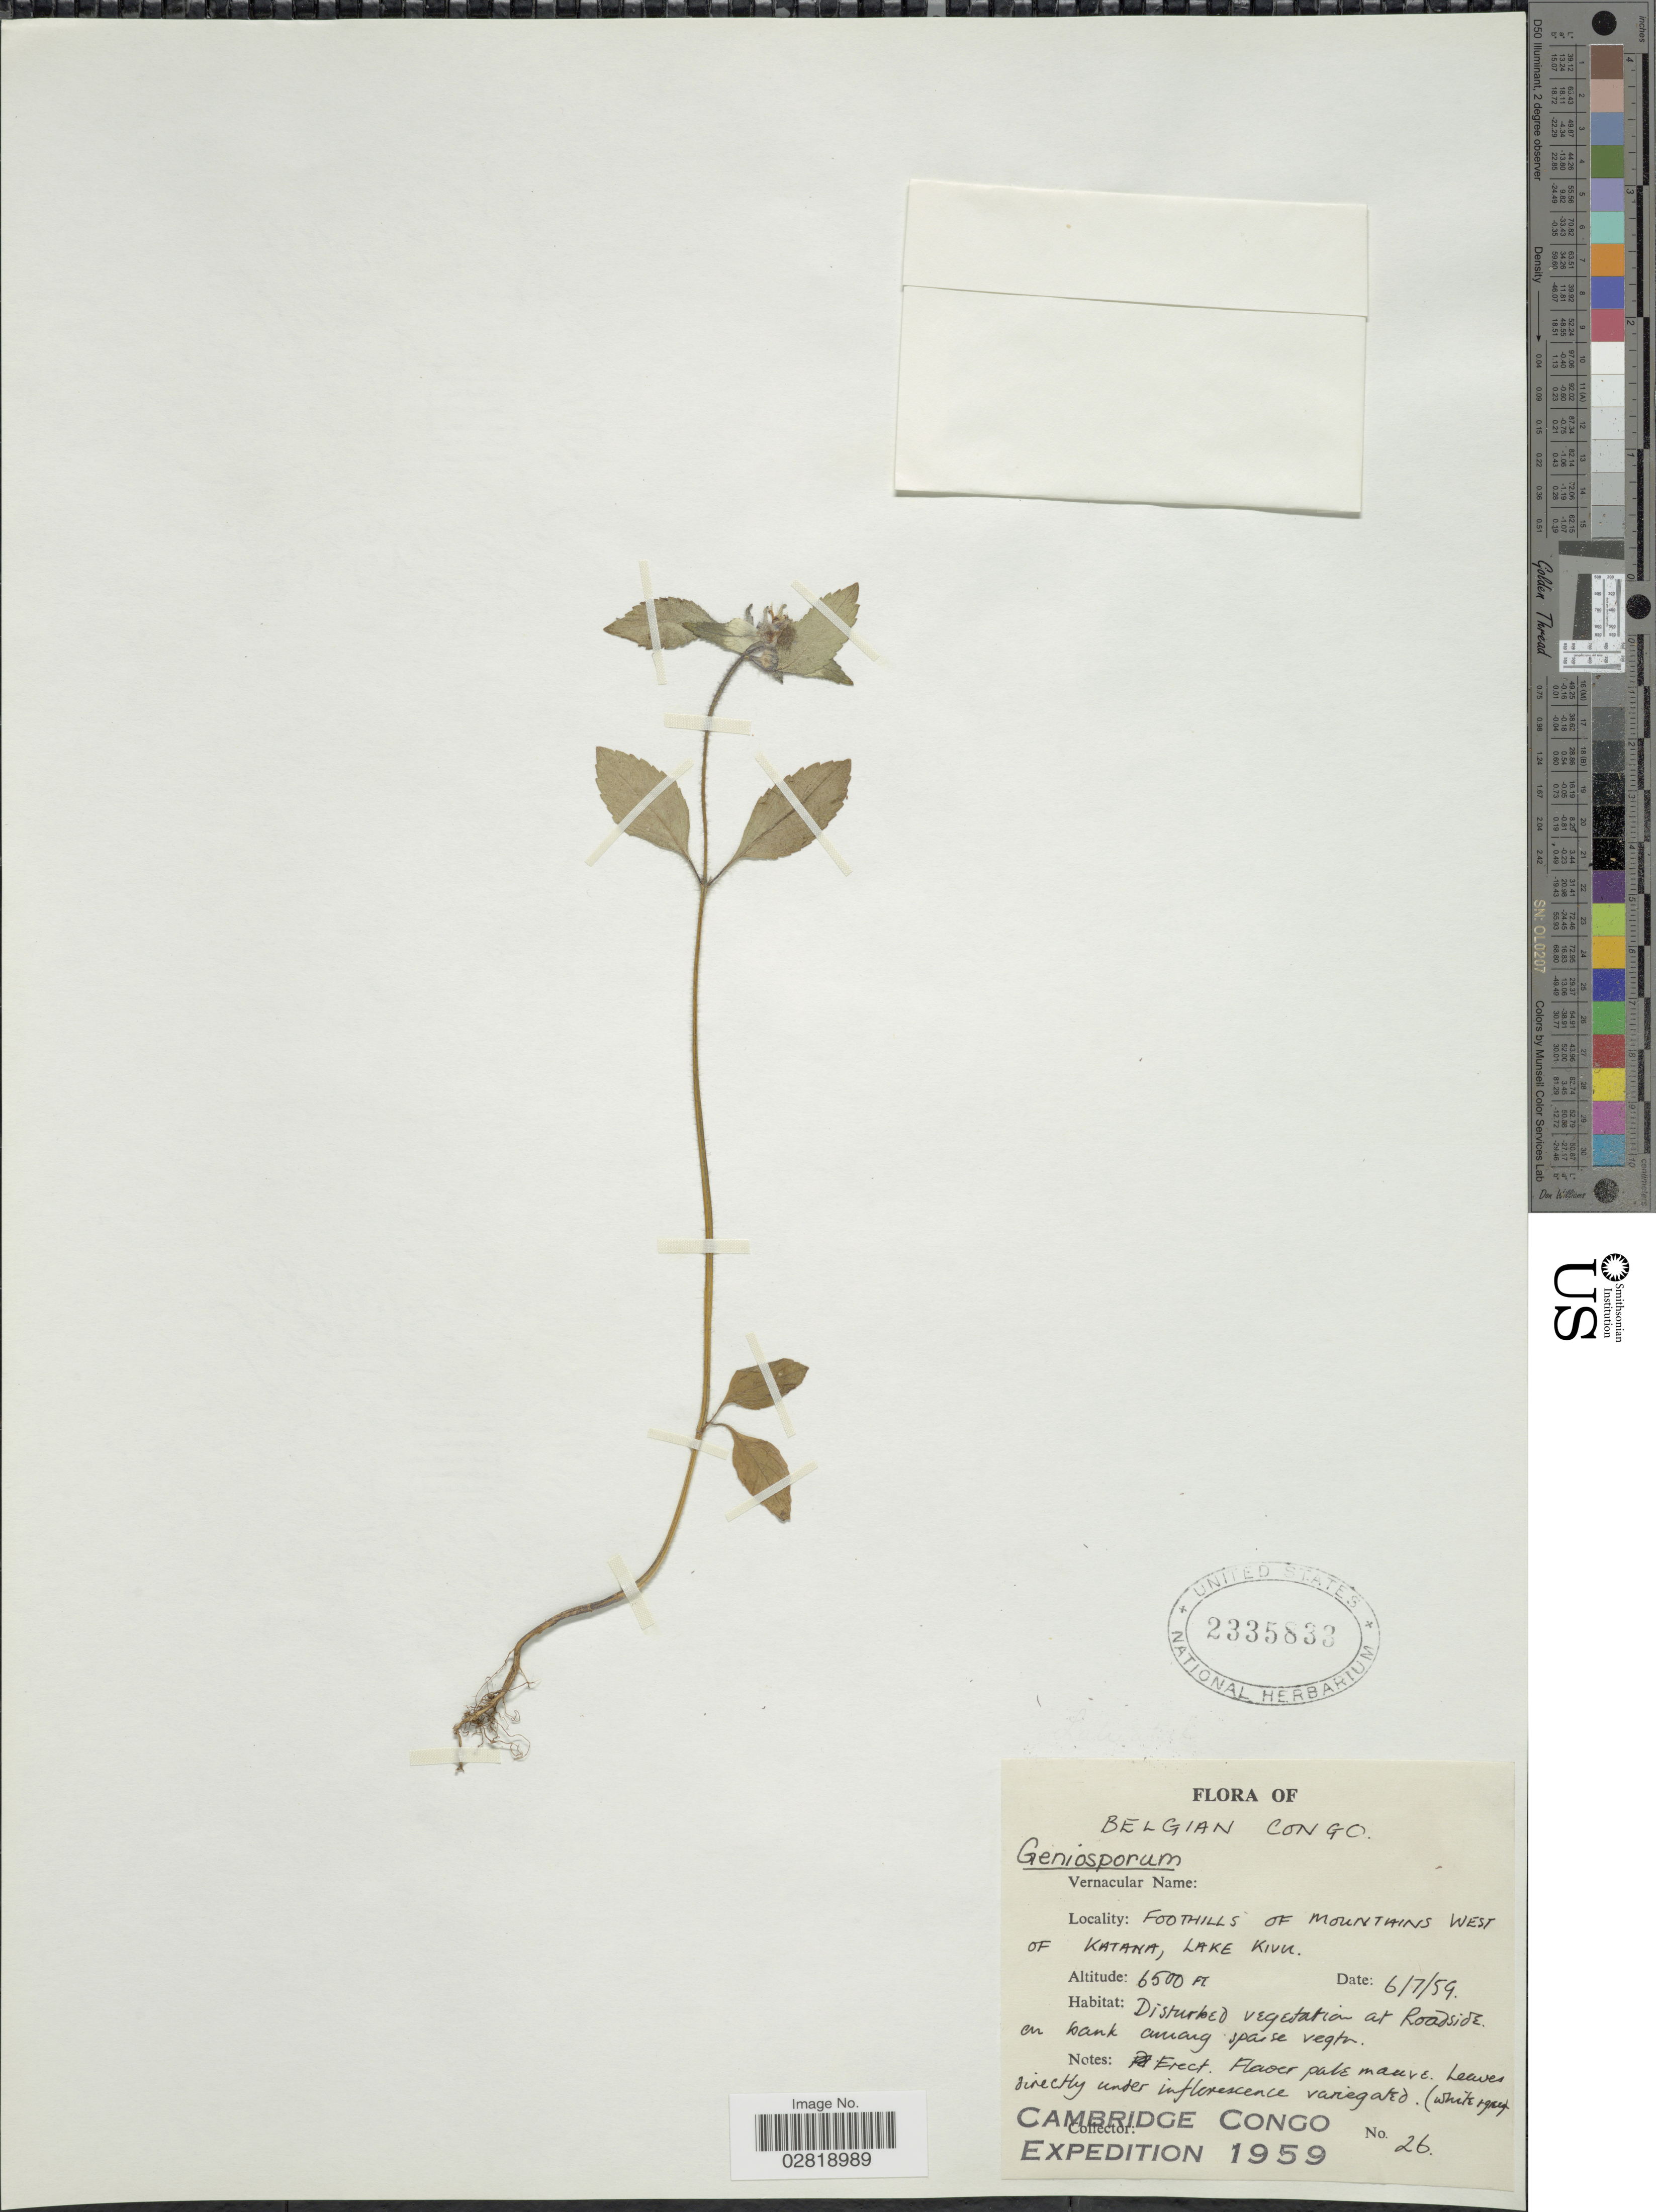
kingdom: Plantae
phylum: Tracheophyta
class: Magnoliopsida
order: Lamiales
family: Lamiaceae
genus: Platostoma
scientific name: Platostoma sp.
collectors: Cambridge Congo Expedition 1959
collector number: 26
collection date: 1959-07-06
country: Congo, Democratic Republic of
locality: Belgian Congo. Foothills of mountains west of Katana, Lake Kivu.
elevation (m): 1981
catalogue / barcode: US 2335833